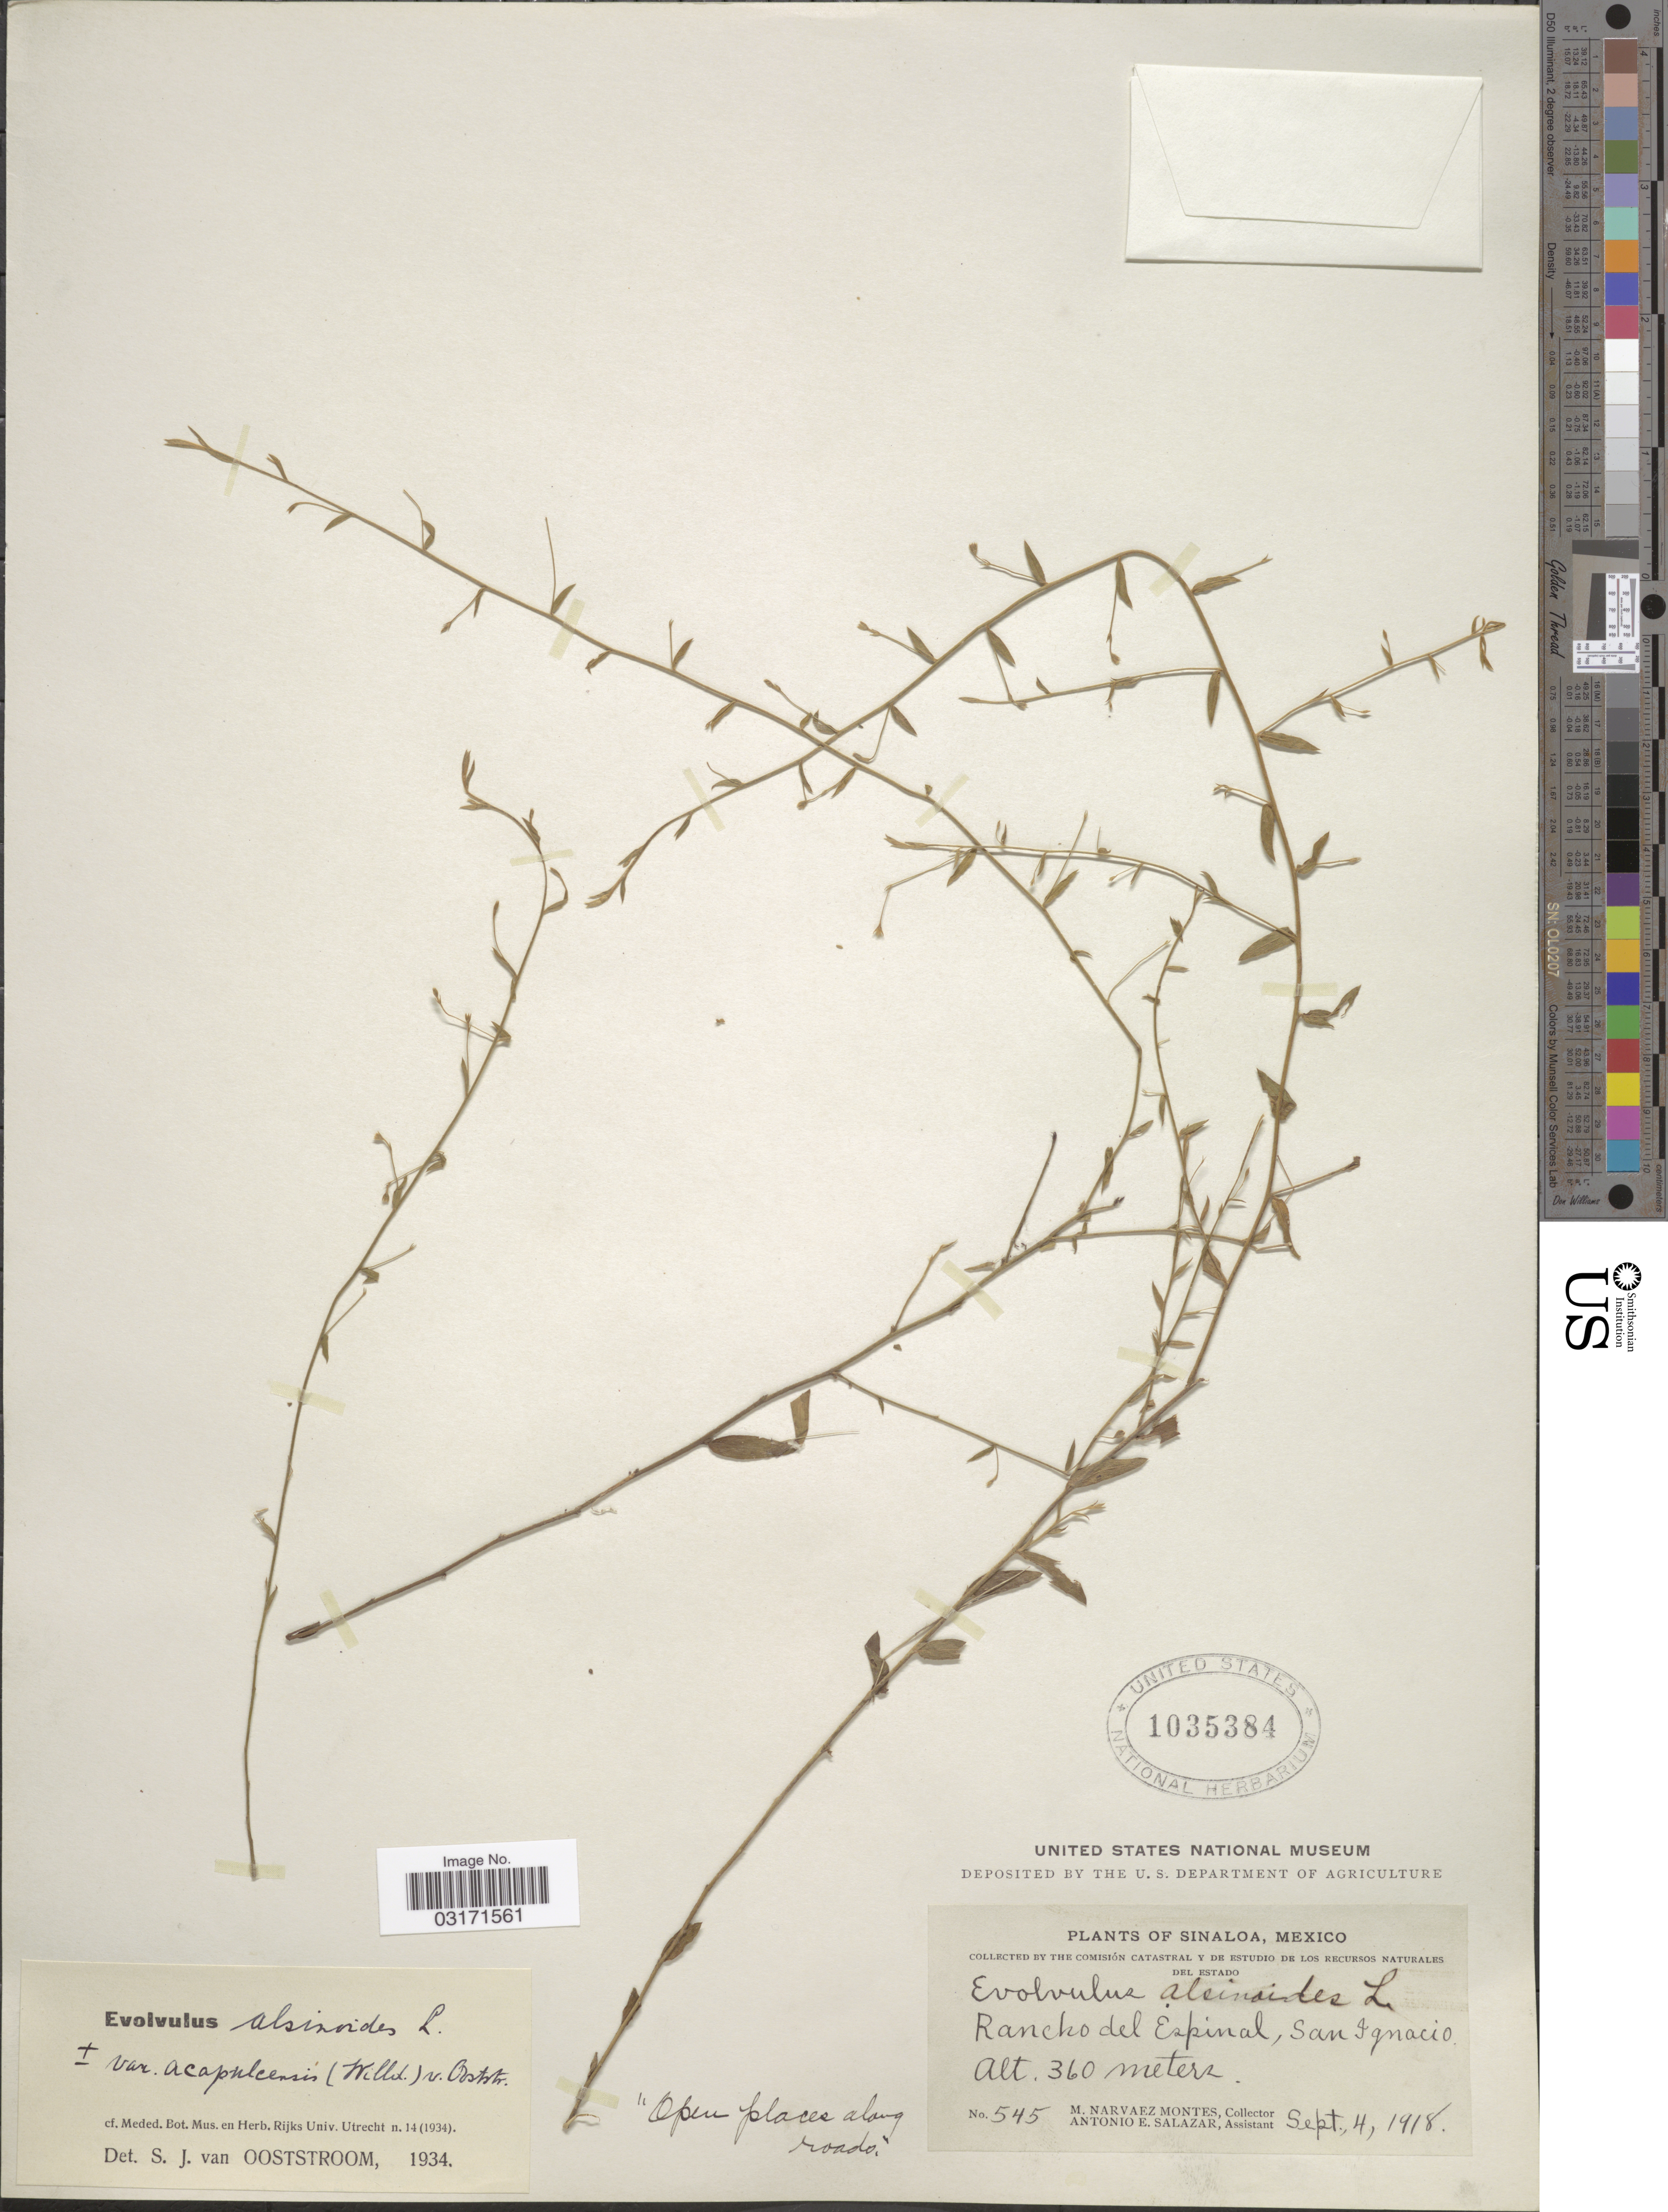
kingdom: Plantae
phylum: Tracheophyta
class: Magnoliopsida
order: Solanales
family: Convolvulaceae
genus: Evolvulus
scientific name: Evolvulus alsinoides var. acapulcensis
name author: (Willd. ex Schult.) Ooststr.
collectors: M. Narvaez-Montes & A. E. Salazar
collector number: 545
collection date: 1918-09-04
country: Mexico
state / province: Sinaloa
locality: Rancho del Espinal, San Ignacio.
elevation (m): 360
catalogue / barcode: US 1035384